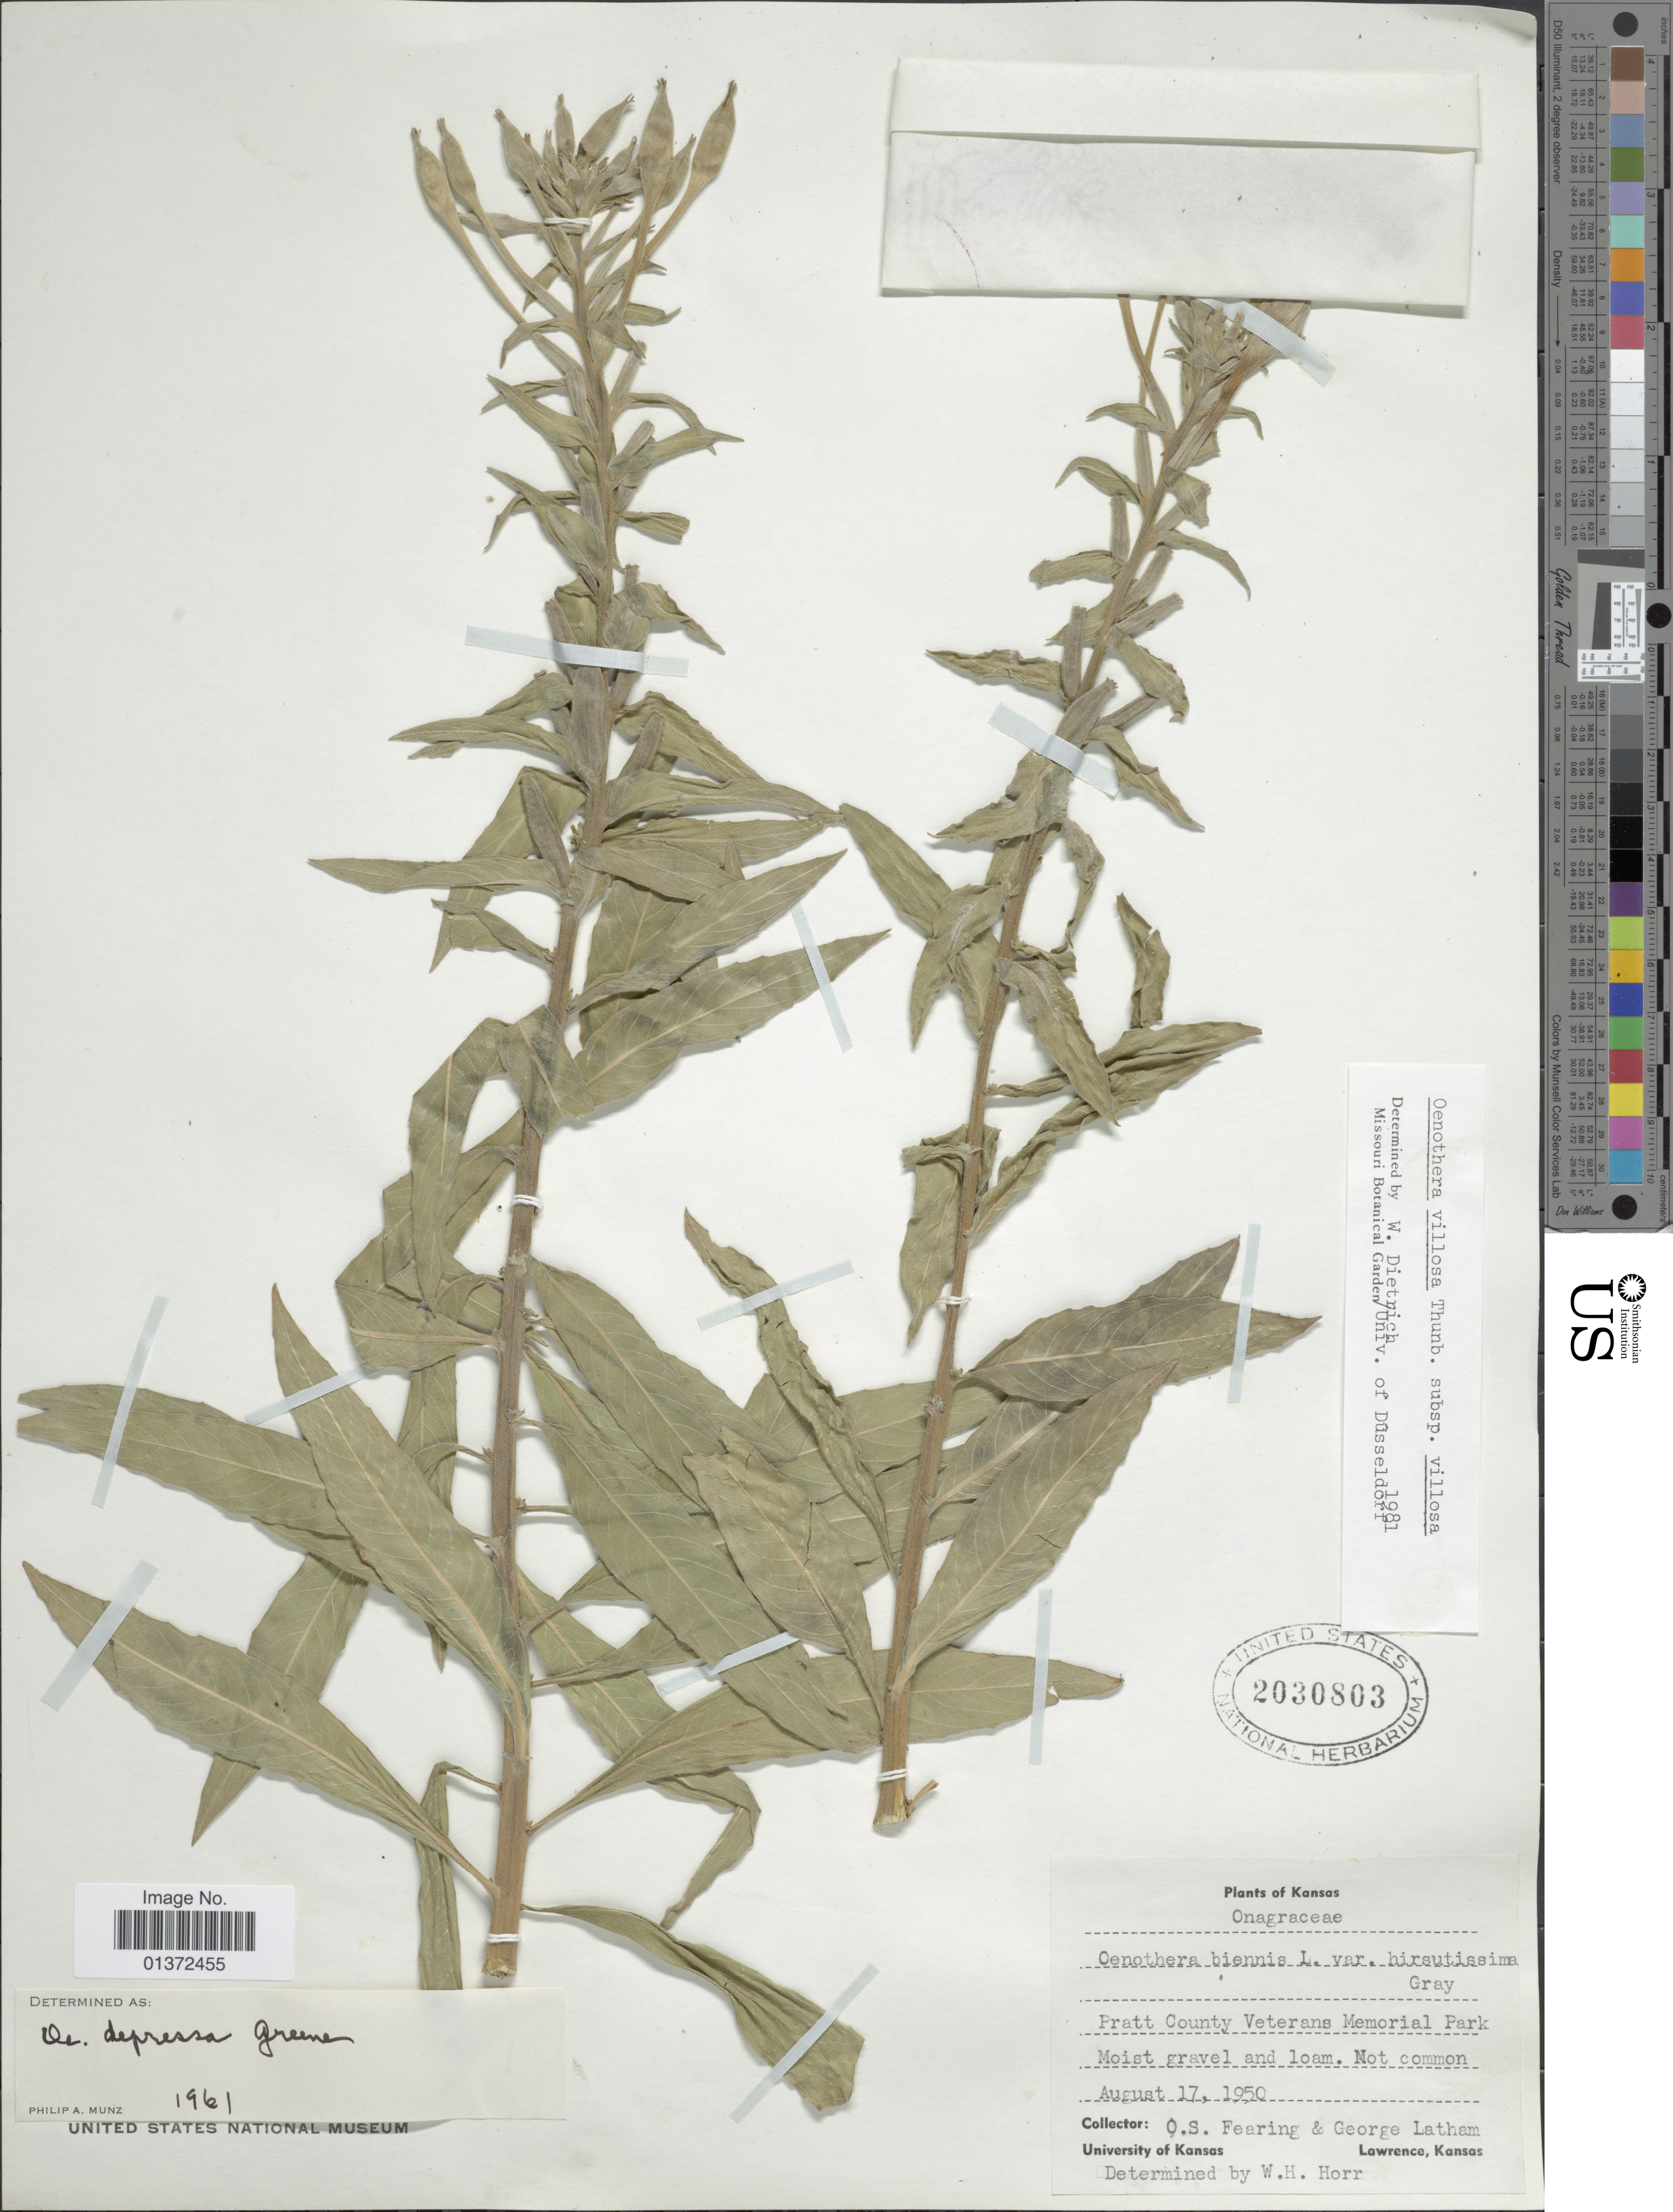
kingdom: Plantae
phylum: Tracheophyta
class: Magnoliopsida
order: Myrtales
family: Onagraceae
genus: Oenothera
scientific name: Oenothera villosa subsp. villosa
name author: Thunb.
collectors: O. S. Fearing & G. Latham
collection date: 1950-08-17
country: United States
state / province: Kansas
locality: Pratt County Veterans Memorial Park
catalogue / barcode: US 2030803